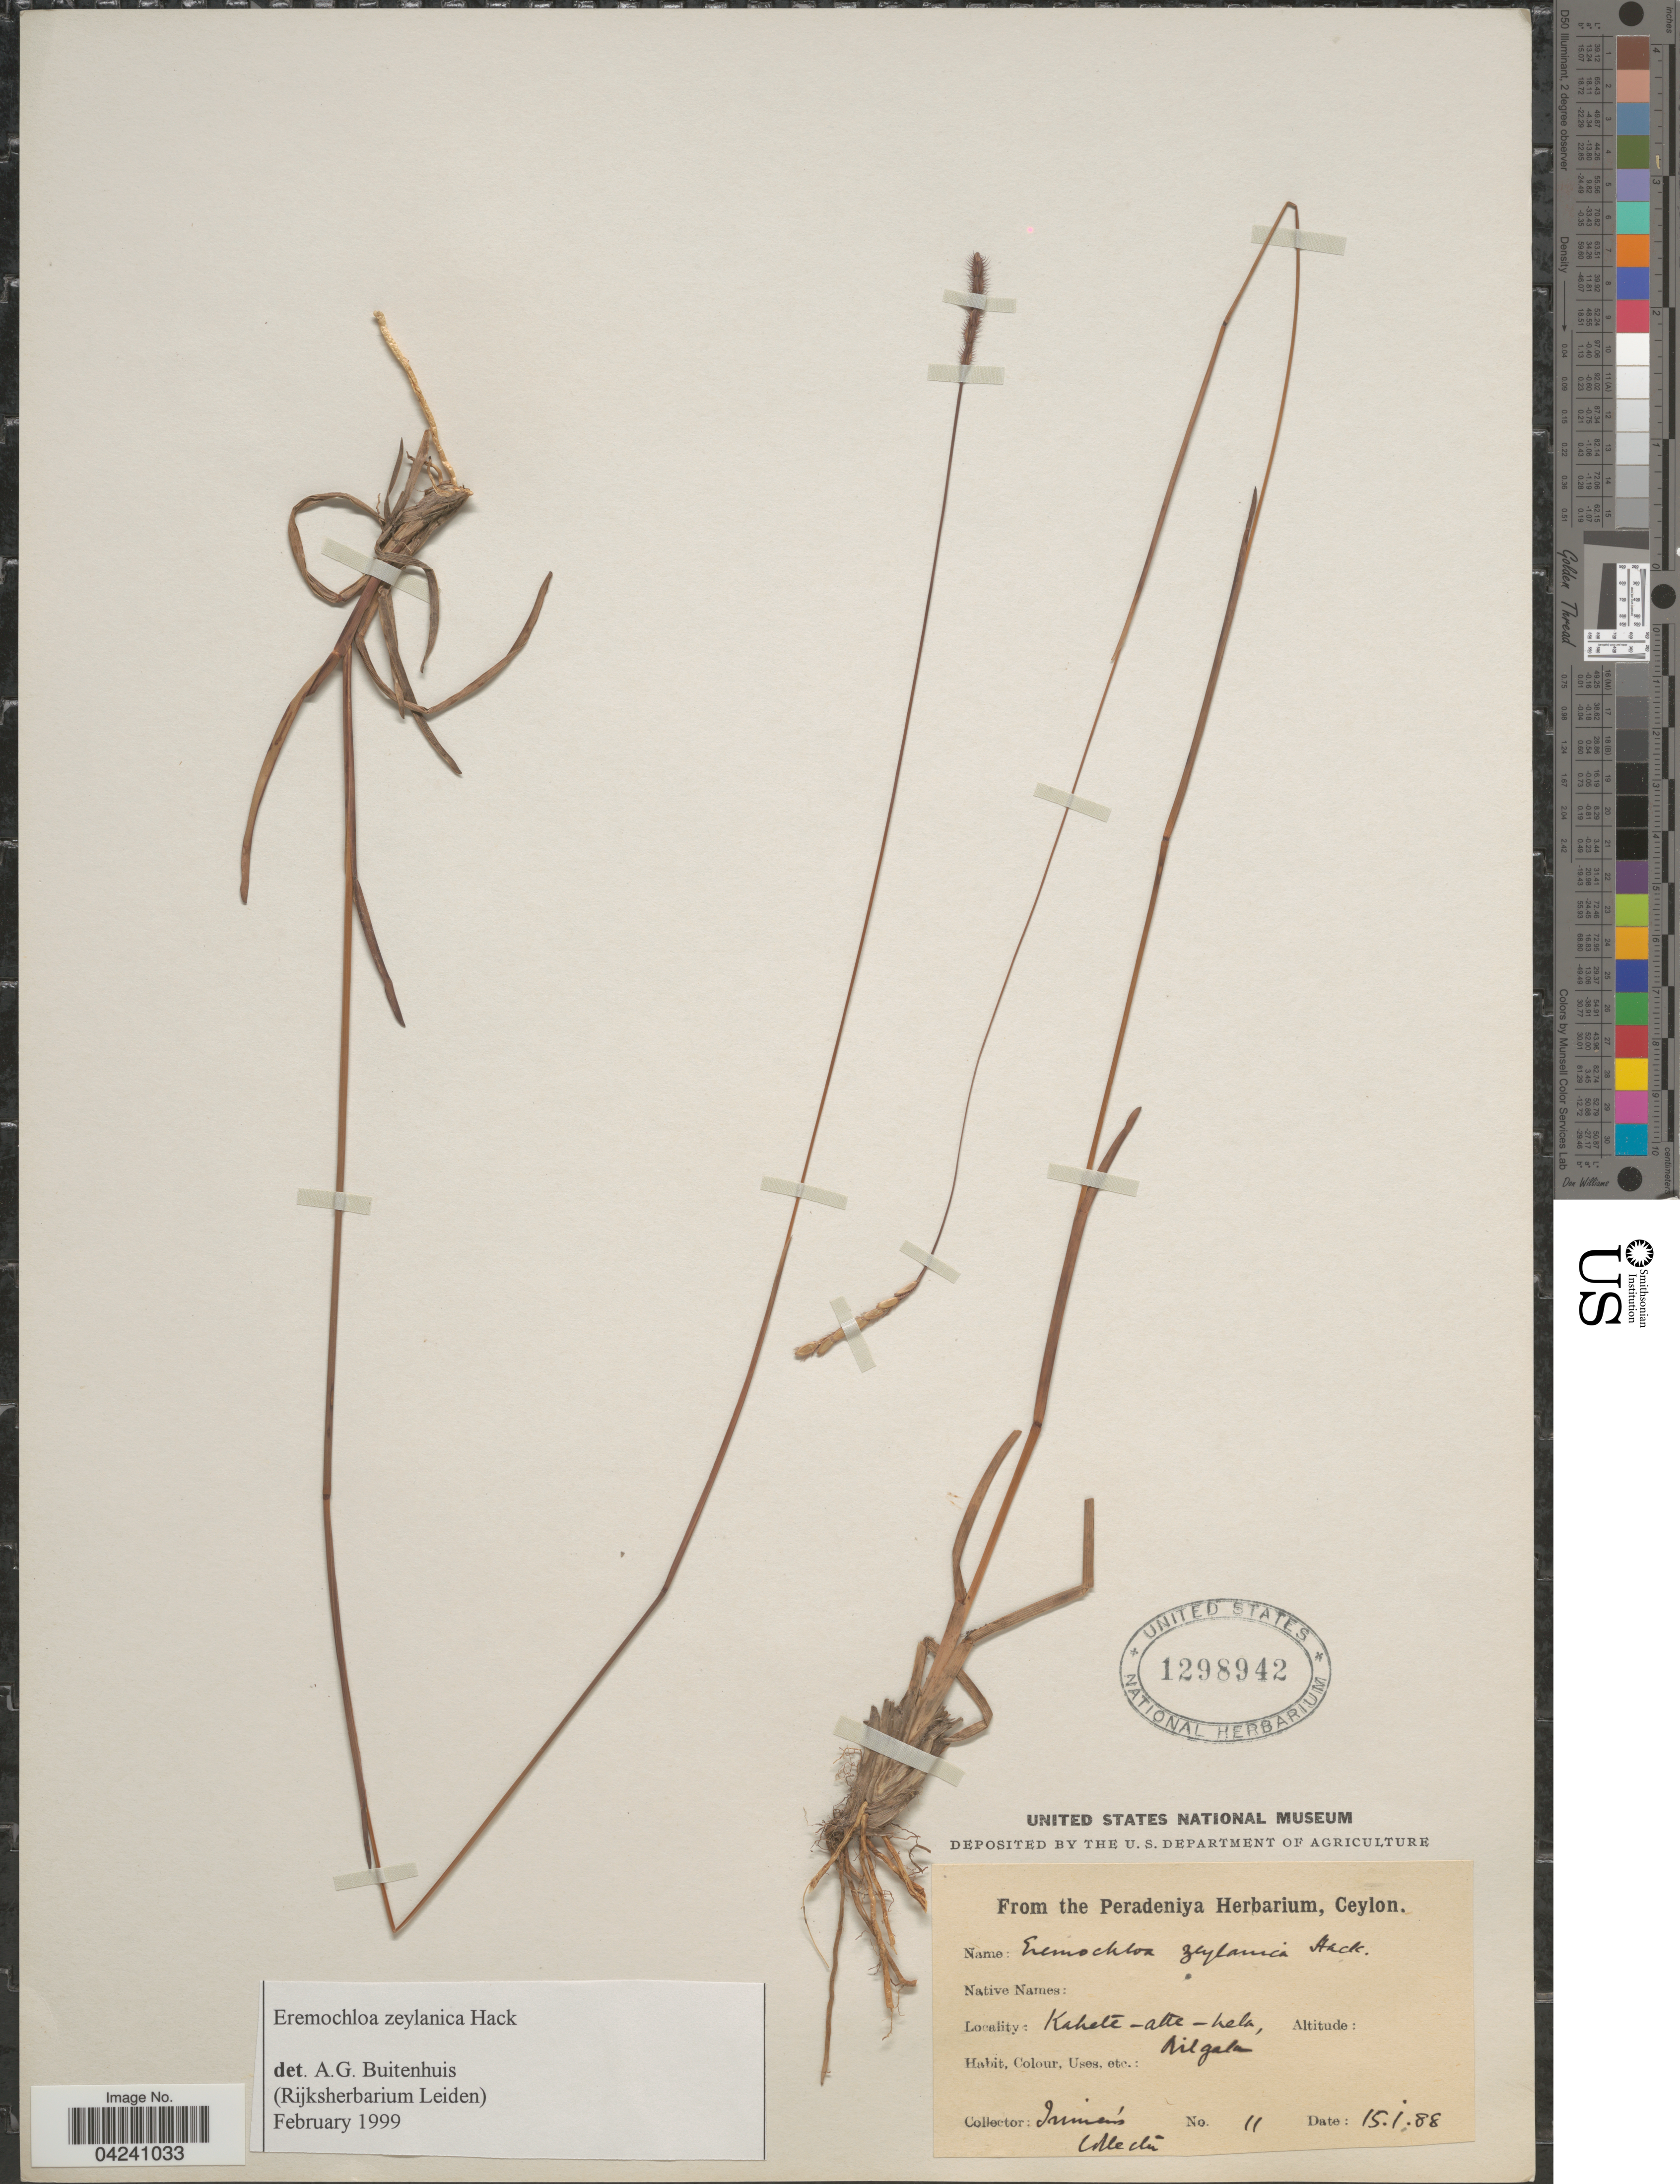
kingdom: Plantae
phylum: Tracheophyta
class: Liliopsida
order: Poales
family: Poaceae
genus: Eremochloa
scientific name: Eremochloa zeylanica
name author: (Hack. ex Trimen) Hack.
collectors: Trimen's collector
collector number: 11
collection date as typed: Transcribed d/m/y: 15/1/88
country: Sri Lanka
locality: Ceylon. Kahete-athe-hela, Nilgala.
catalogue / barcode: US 1298942